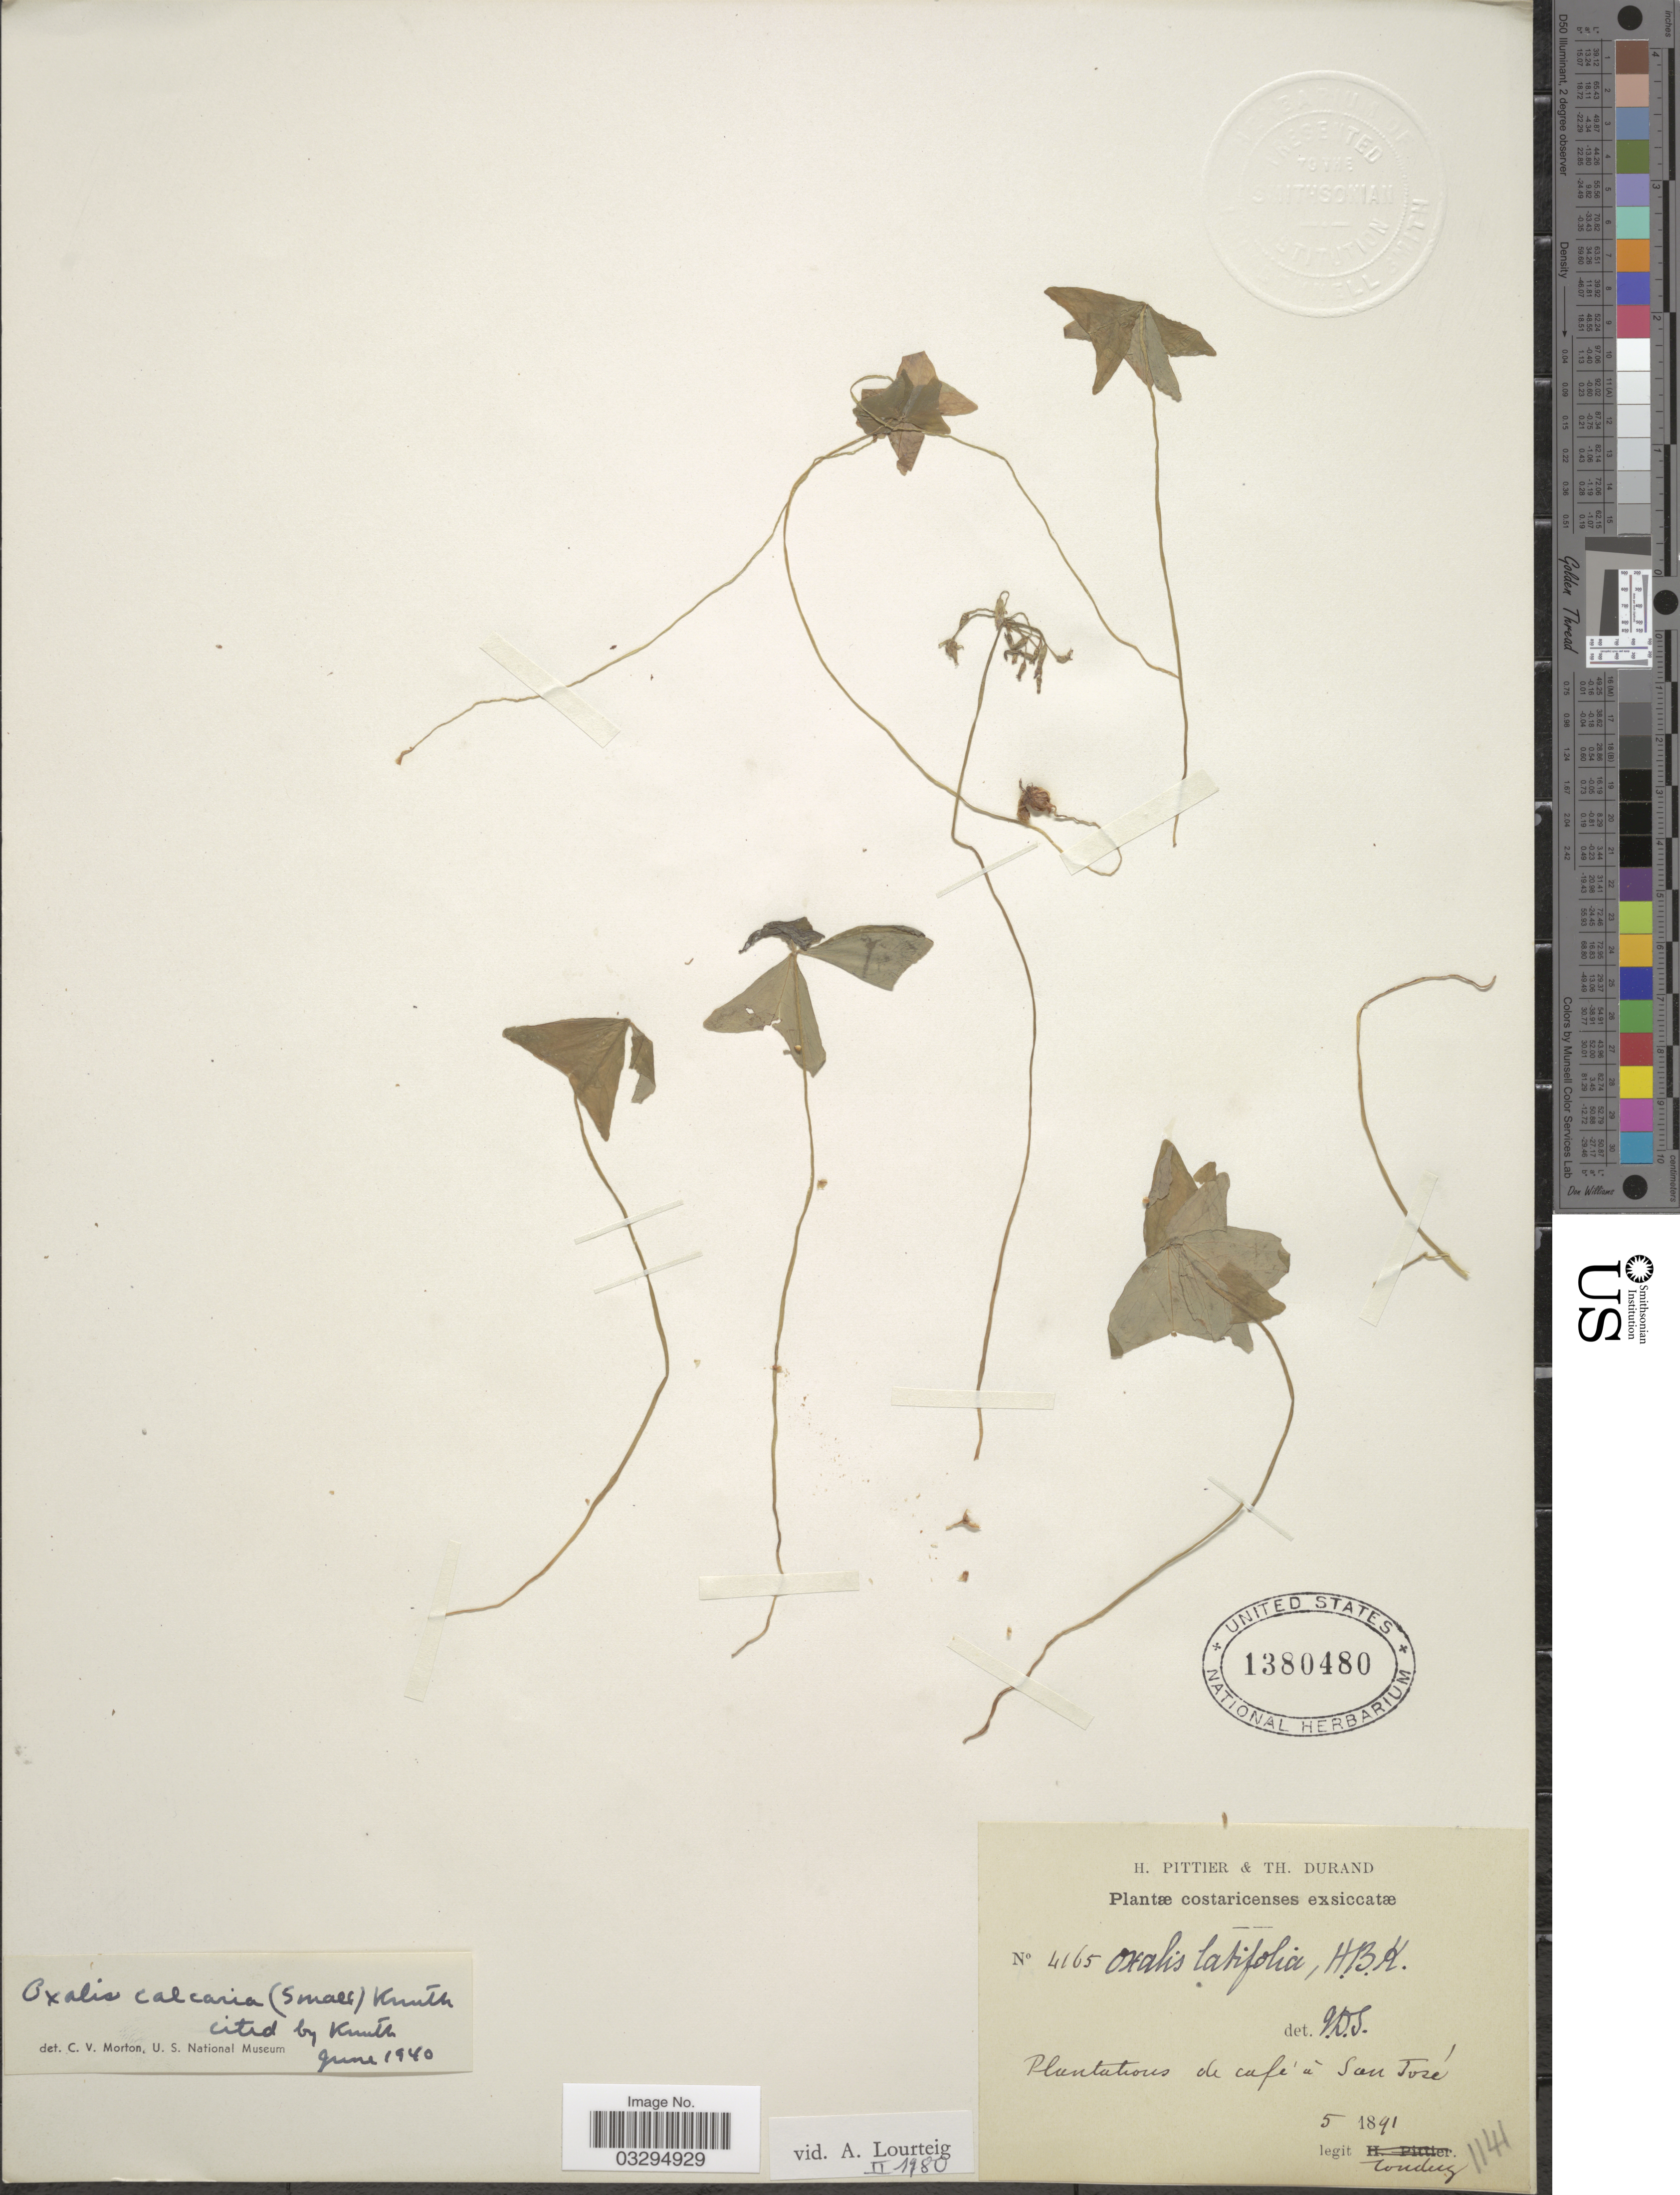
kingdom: Plantae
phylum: Tracheophyta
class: Magnoliopsida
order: Oxalidales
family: Oxalidaceae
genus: Oxalis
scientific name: Oxalis latifolia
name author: Kunth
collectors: Tonduz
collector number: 4165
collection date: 1891-05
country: Costa Rica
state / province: San José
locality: Plantations de café á San José.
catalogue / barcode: US 1380480